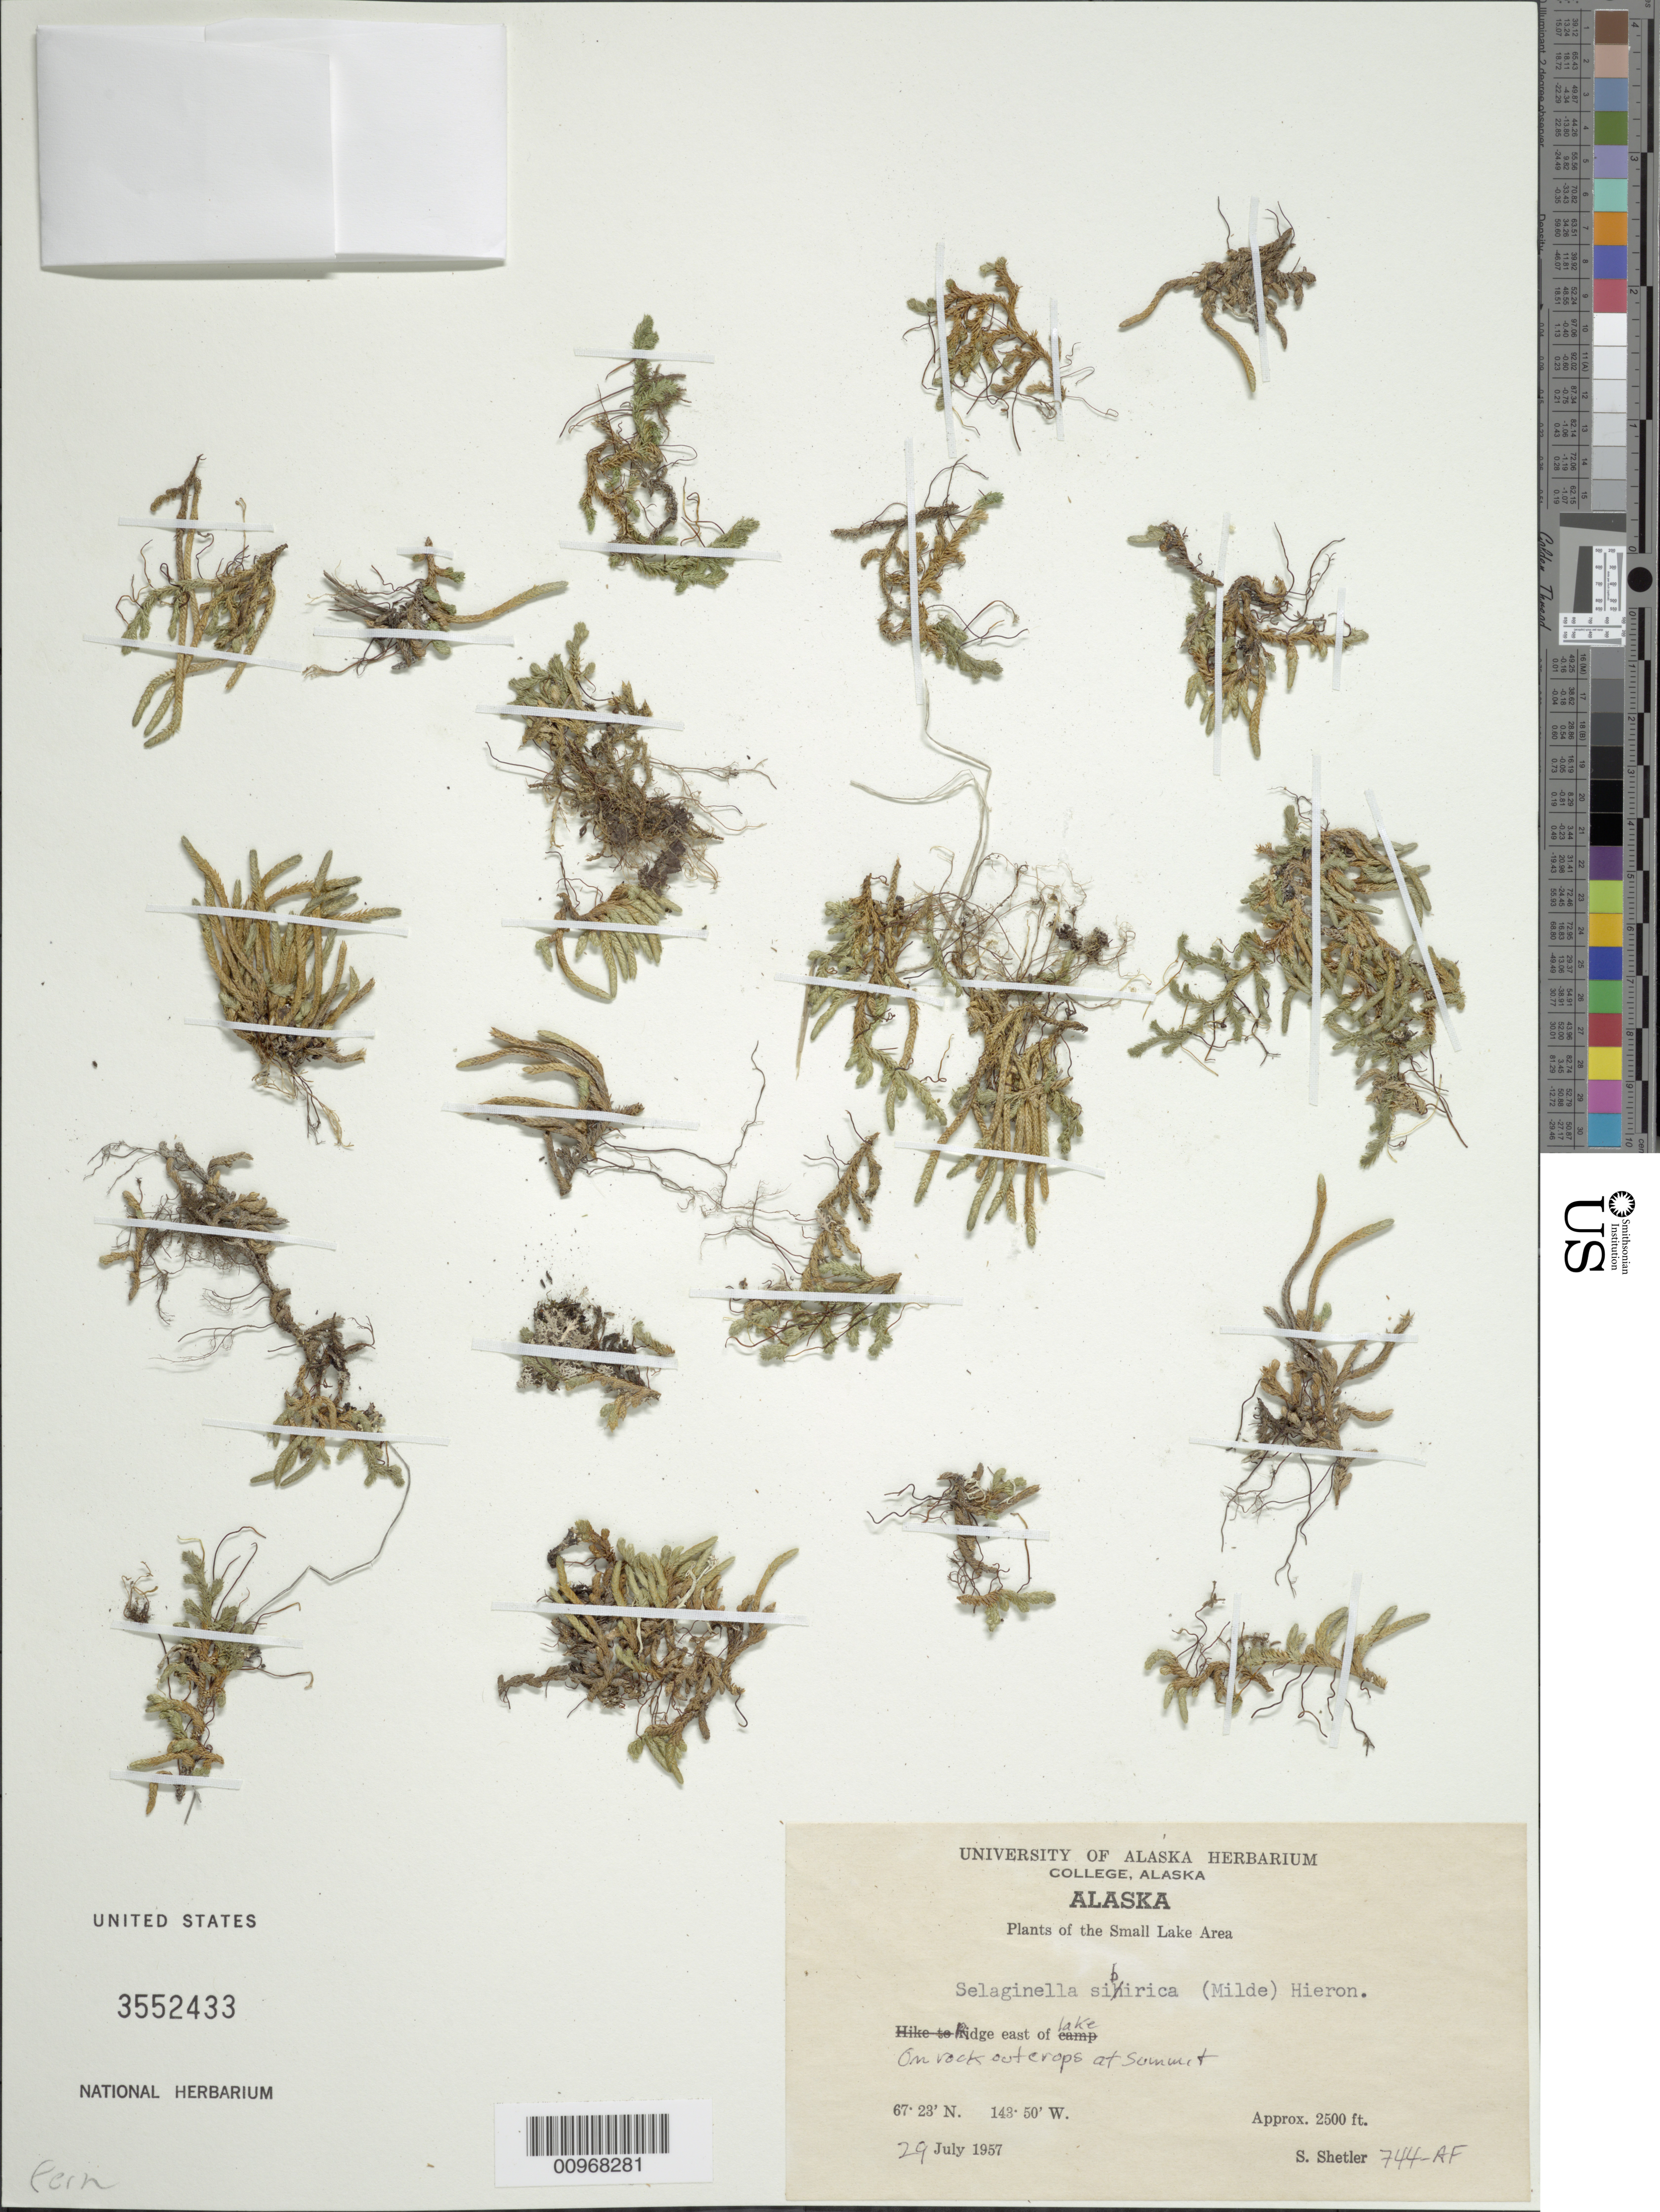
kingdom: Plantae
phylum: Tracheophyta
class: Lycopodiopsida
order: Selaginellales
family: Selaginellaceae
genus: Selaginella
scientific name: Selaginella sibirica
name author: (Milde) Hieron.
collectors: S. Shetler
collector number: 744-AF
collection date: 1957-07-29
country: United States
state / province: Alaska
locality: The Small Lake Area. Ridge east of lake. On rock outcrops at Summit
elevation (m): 762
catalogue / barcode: US 3552433